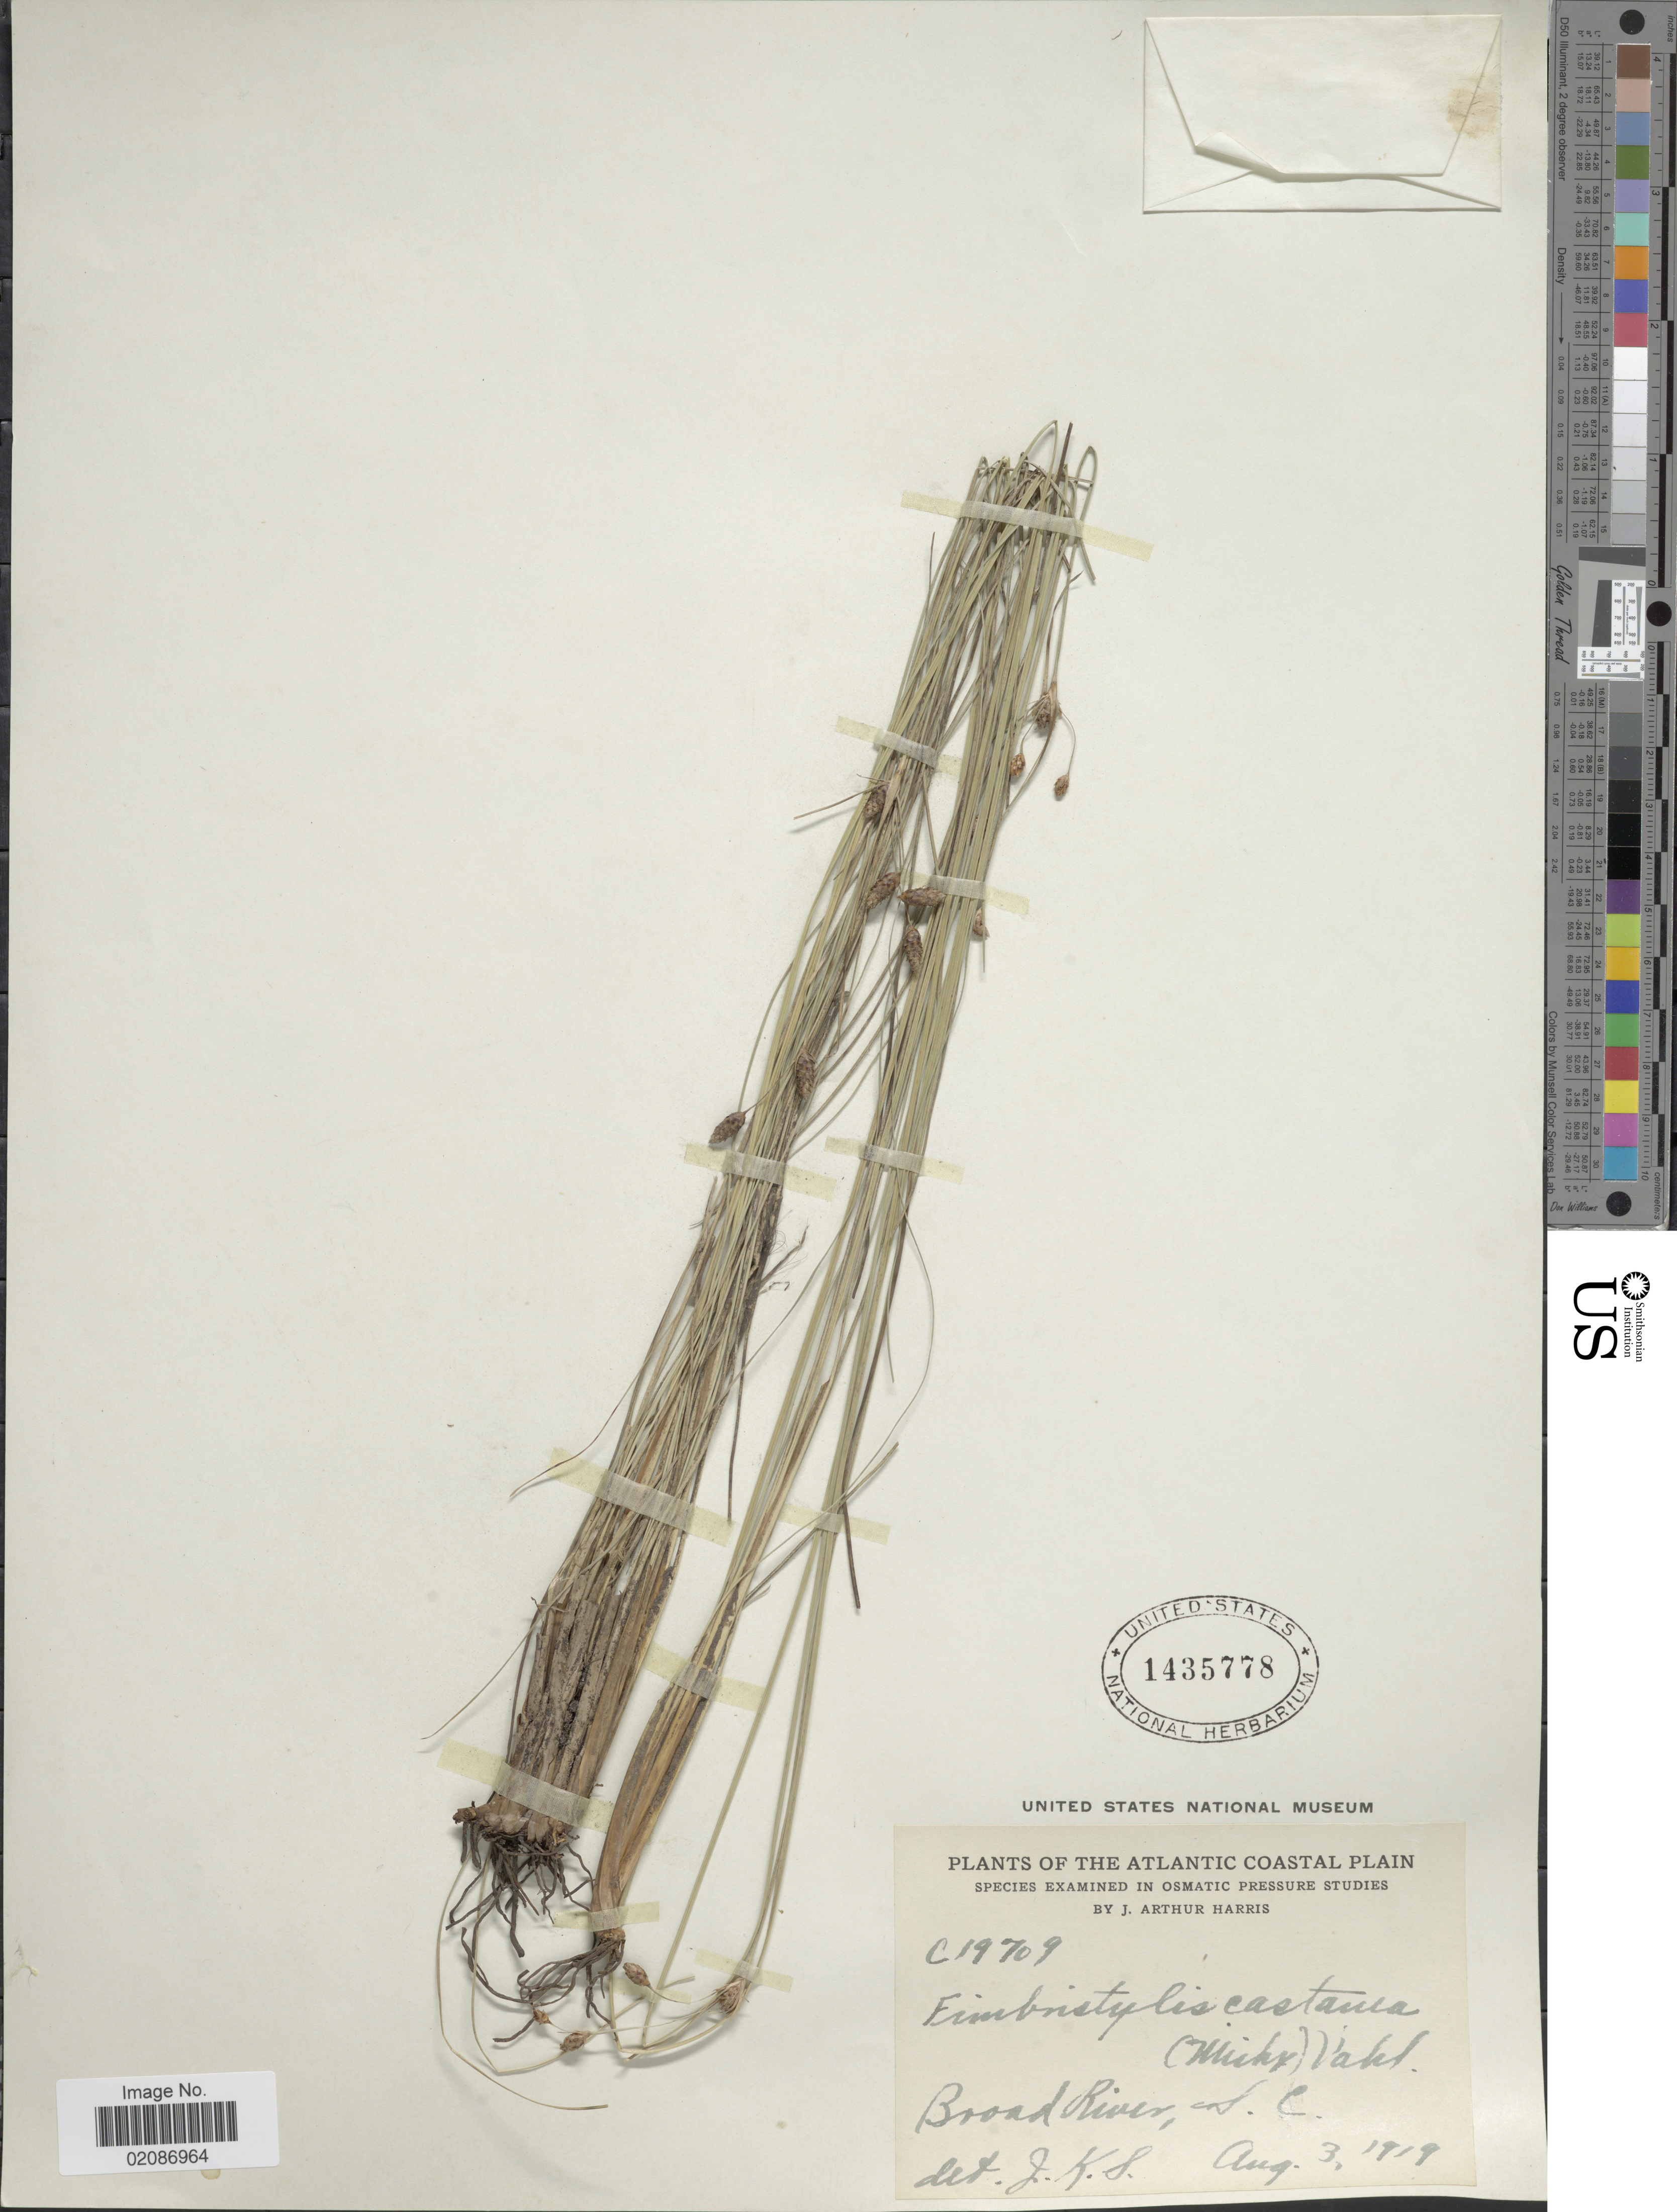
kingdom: Plantae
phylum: Tracheophyta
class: Liliopsida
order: Poales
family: Cyperaceae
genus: Fimbristylis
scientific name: Fimbristylis castanea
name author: (Michx.) Vahl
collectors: J. A. Harris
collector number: C19709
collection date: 1919-08-03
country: United States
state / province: South Carolina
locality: Atlantic Coastal Plain, Broad River, S.C.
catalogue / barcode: US 1435778